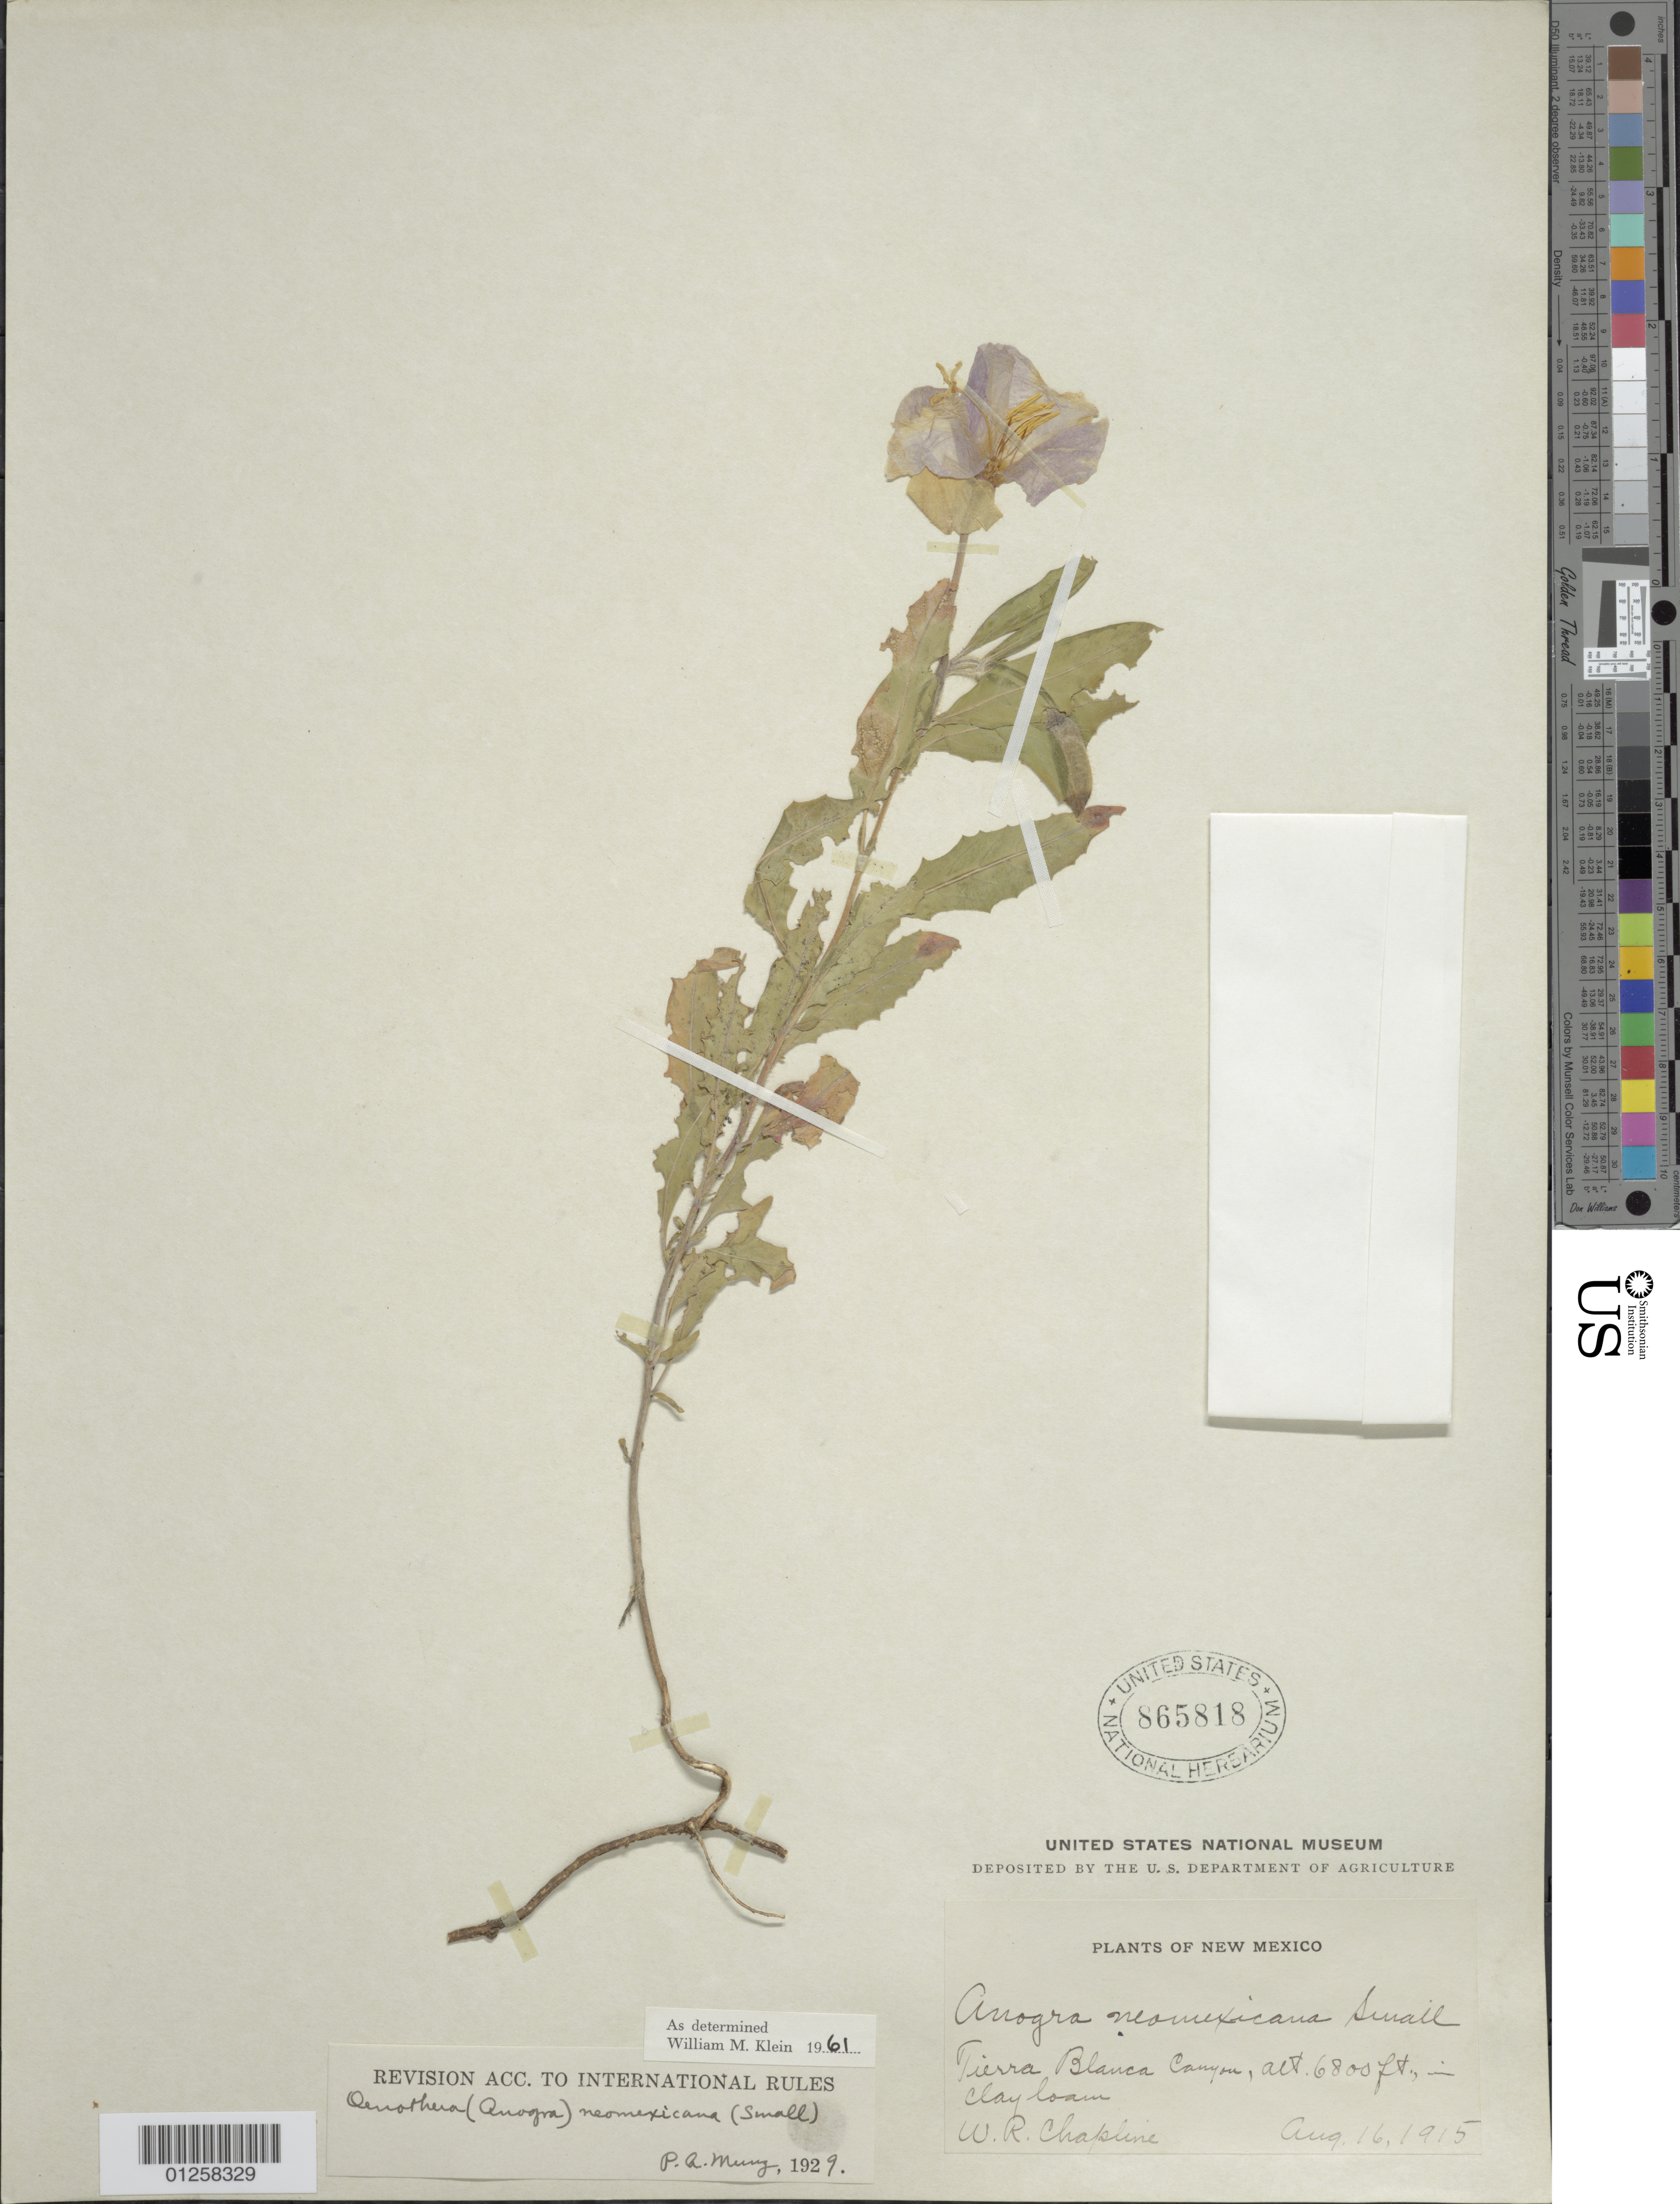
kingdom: Plantae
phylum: Tracheophyta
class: Magnoliopsida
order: Myrtales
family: Onagraceae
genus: Oenothera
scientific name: Oenothera neomexicana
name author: (Small) Munz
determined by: Klein, W. M.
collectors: W. Chapline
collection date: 1915-08-16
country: United States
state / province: New Mexico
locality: Tierra Blanca Canyon.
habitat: Clay loam.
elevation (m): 2073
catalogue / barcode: US 865818